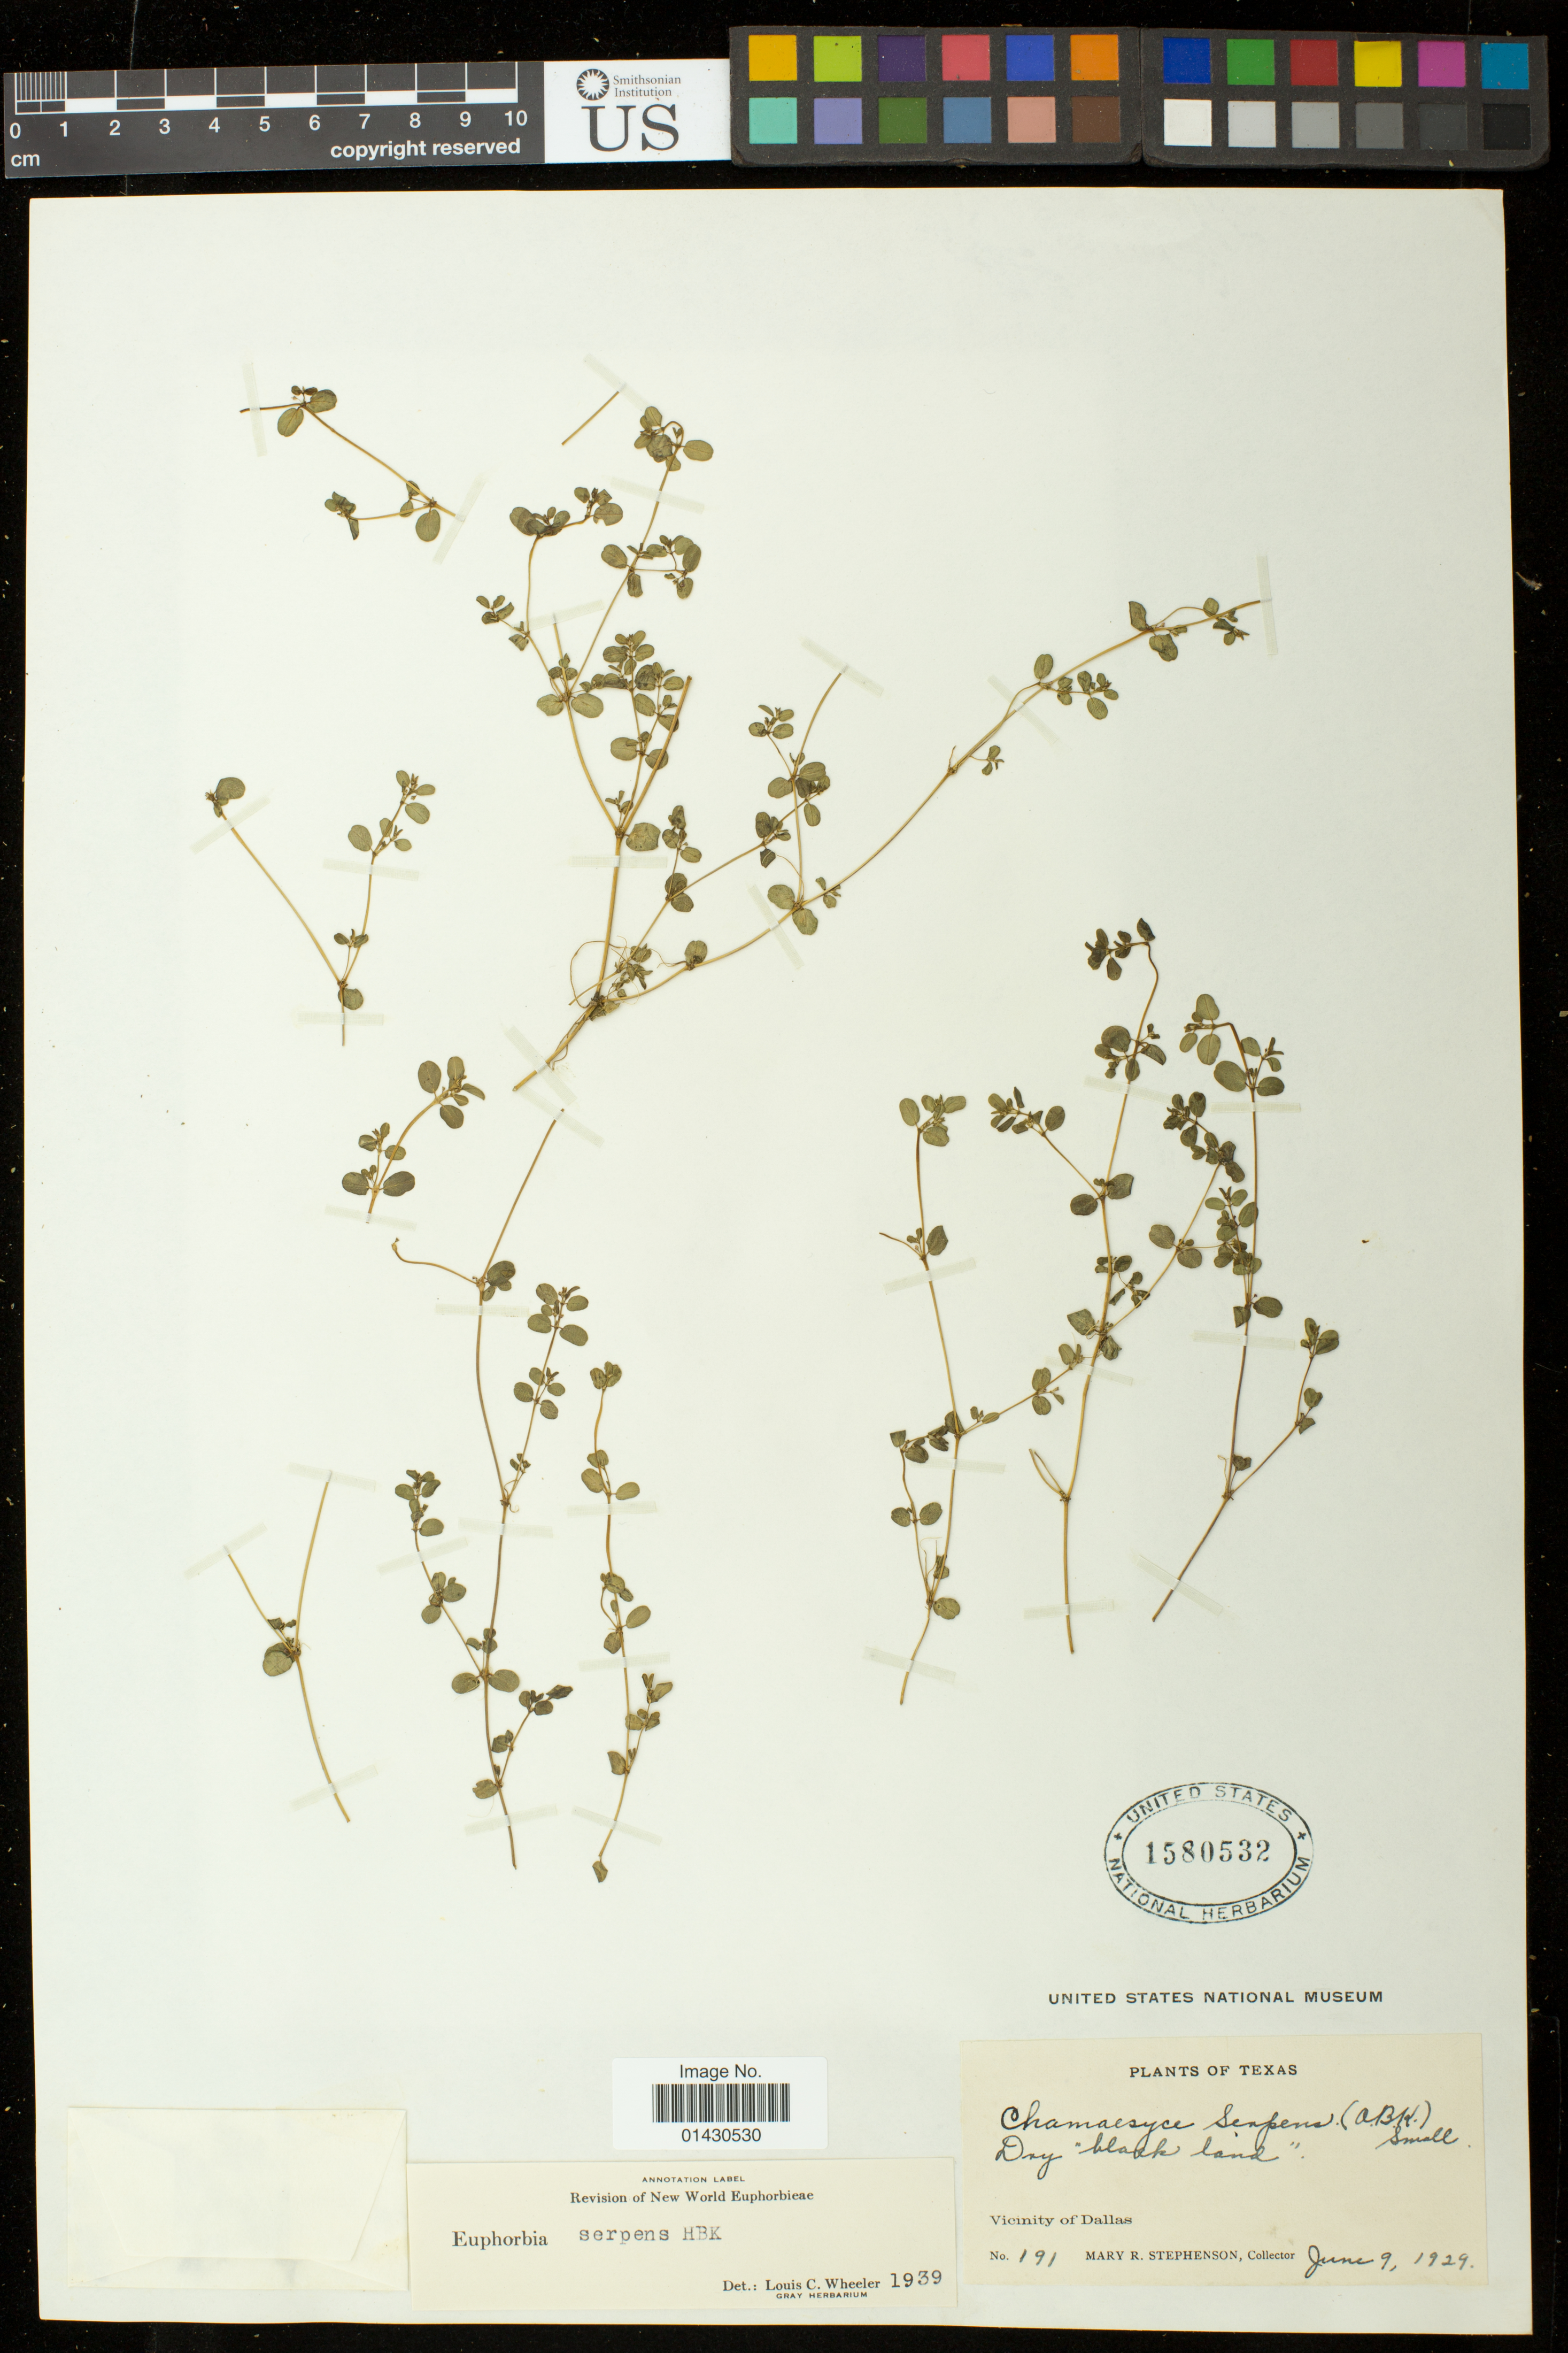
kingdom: Plantae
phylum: Tracheophyta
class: Magnoliopsida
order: Malpighiales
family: Euphorbiaceae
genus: Euphorbia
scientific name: Euphorbia serpens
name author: Kunth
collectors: M. R. Stephenson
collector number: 191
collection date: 1929-06-09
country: United States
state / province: Texas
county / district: Dallas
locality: Vicinity of Dallas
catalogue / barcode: US 1580532